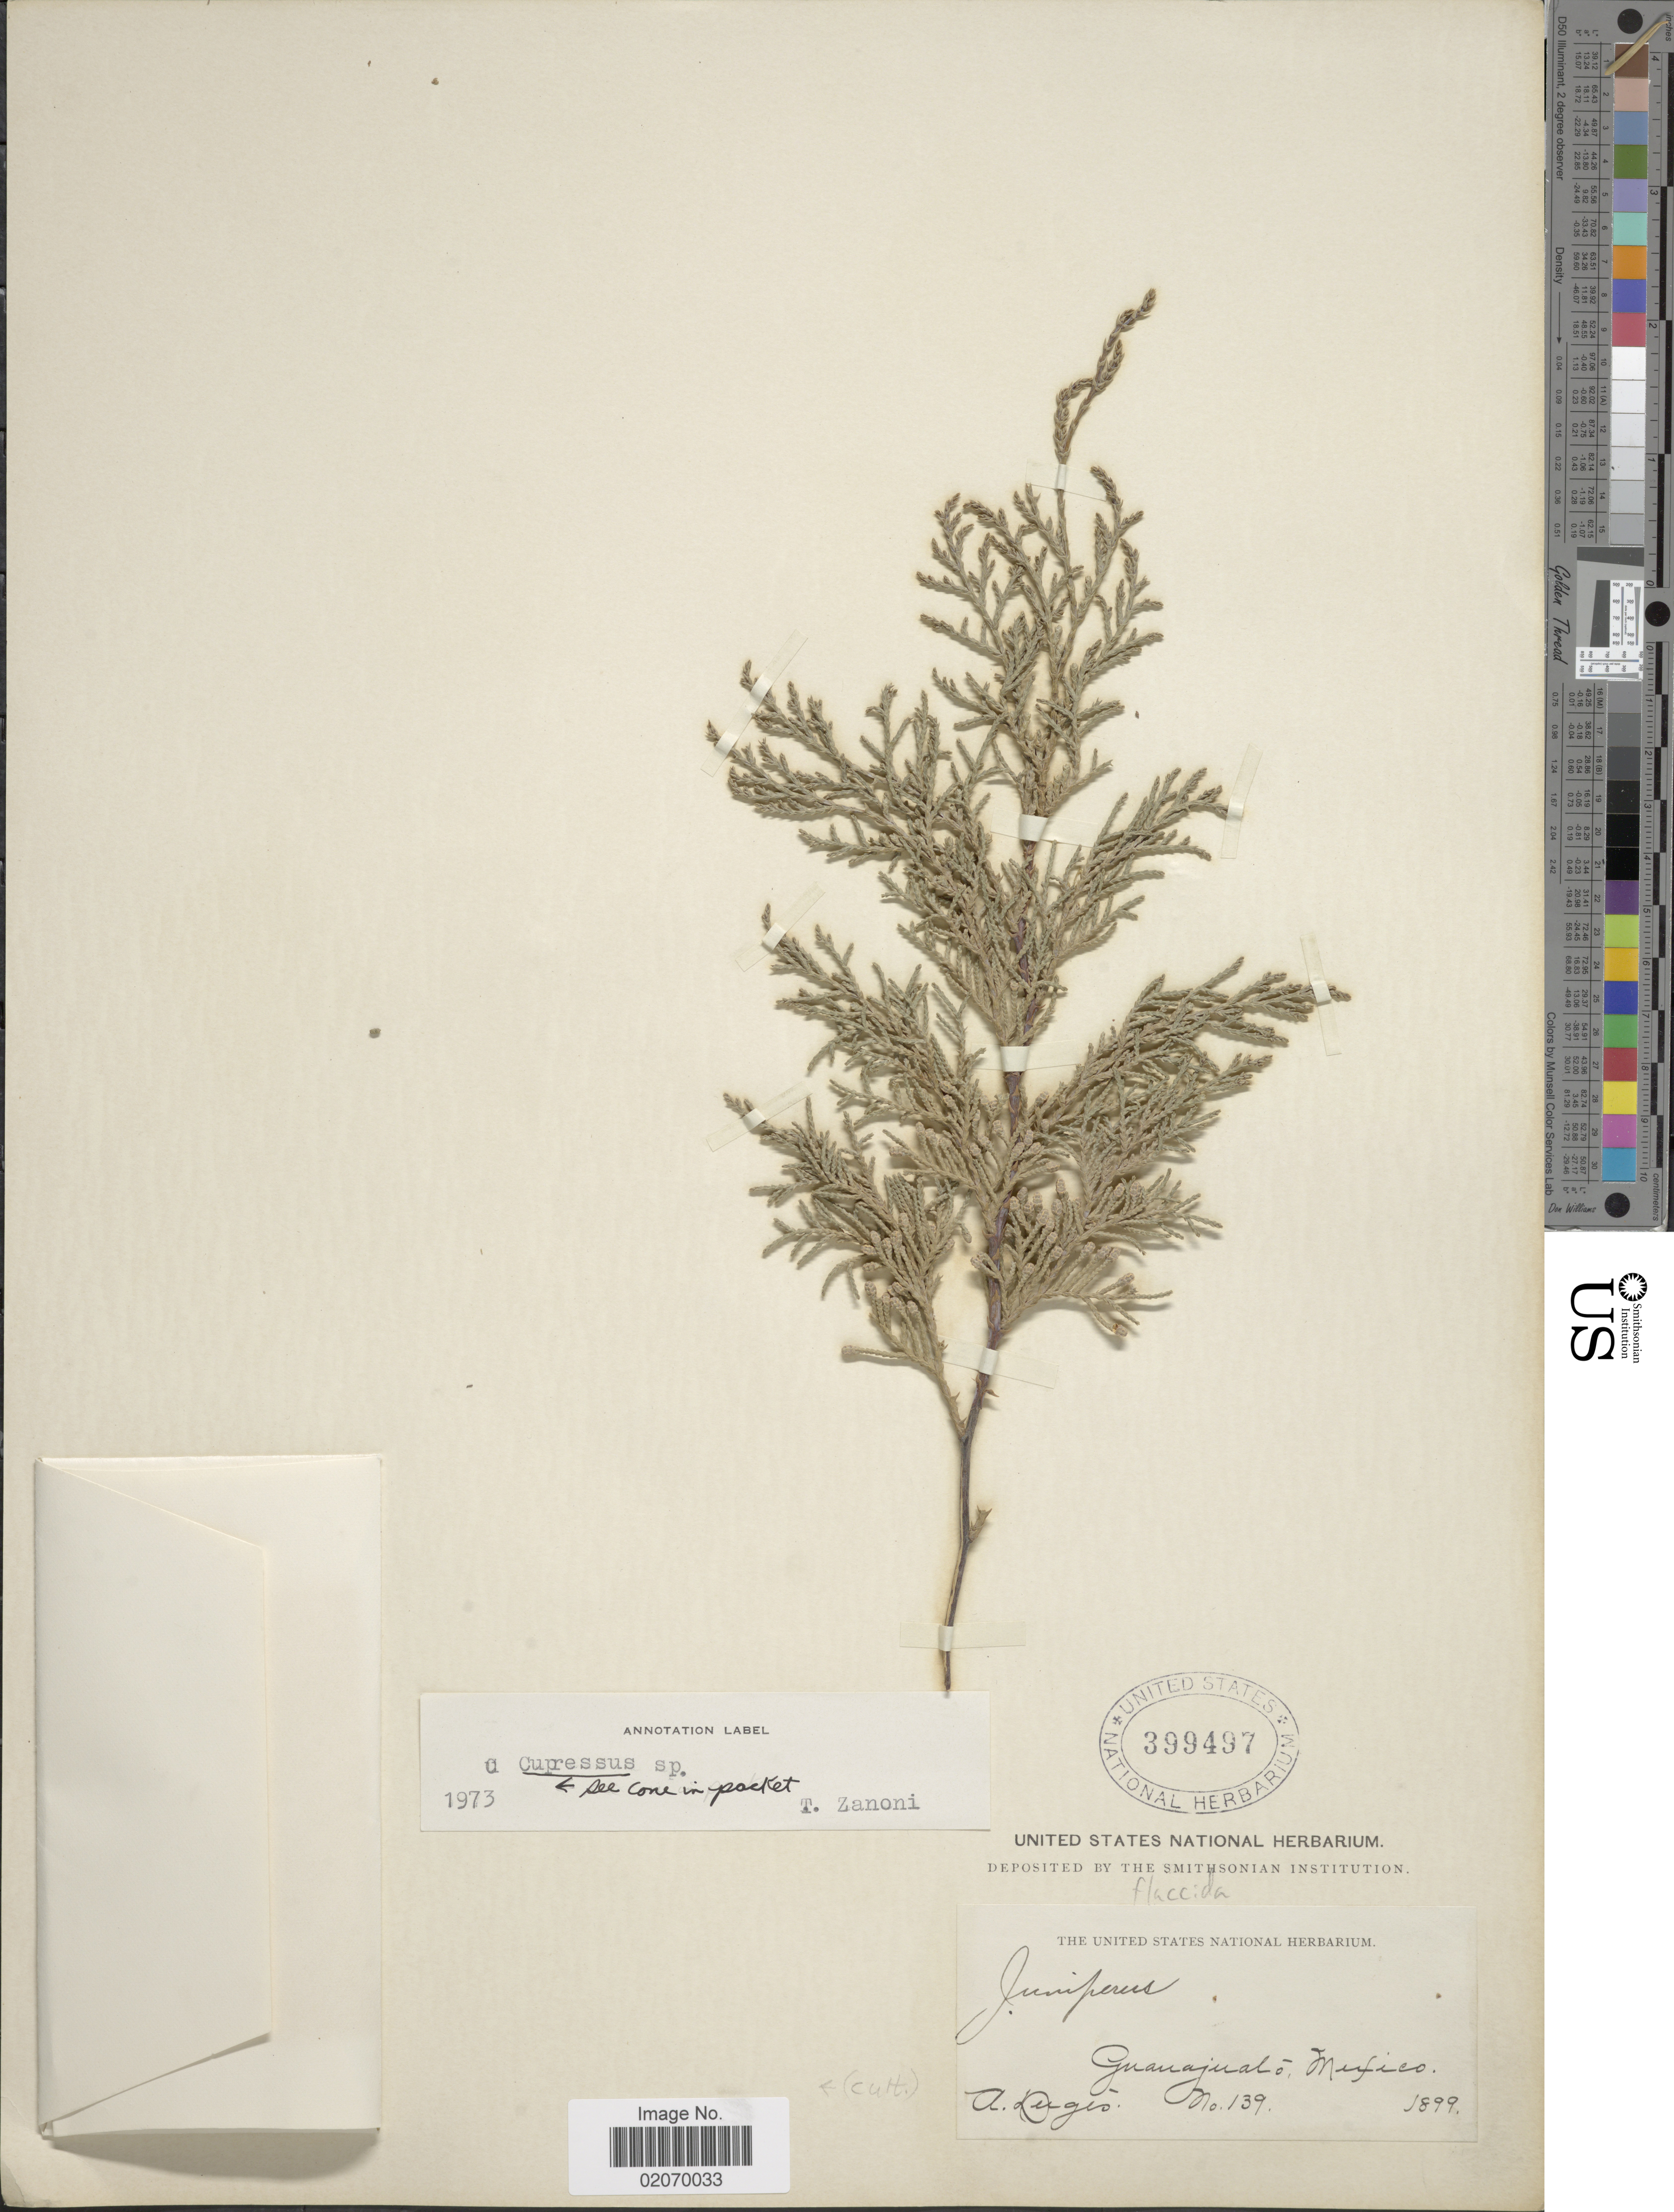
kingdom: Plantae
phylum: Tracheophyta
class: Pinopsida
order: Pinales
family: Cupressaceae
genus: Hesperocyparis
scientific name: Hesperocyparis sp.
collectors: A. Dugès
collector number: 139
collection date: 1899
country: Mexico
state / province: Guanajuato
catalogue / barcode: US 399497